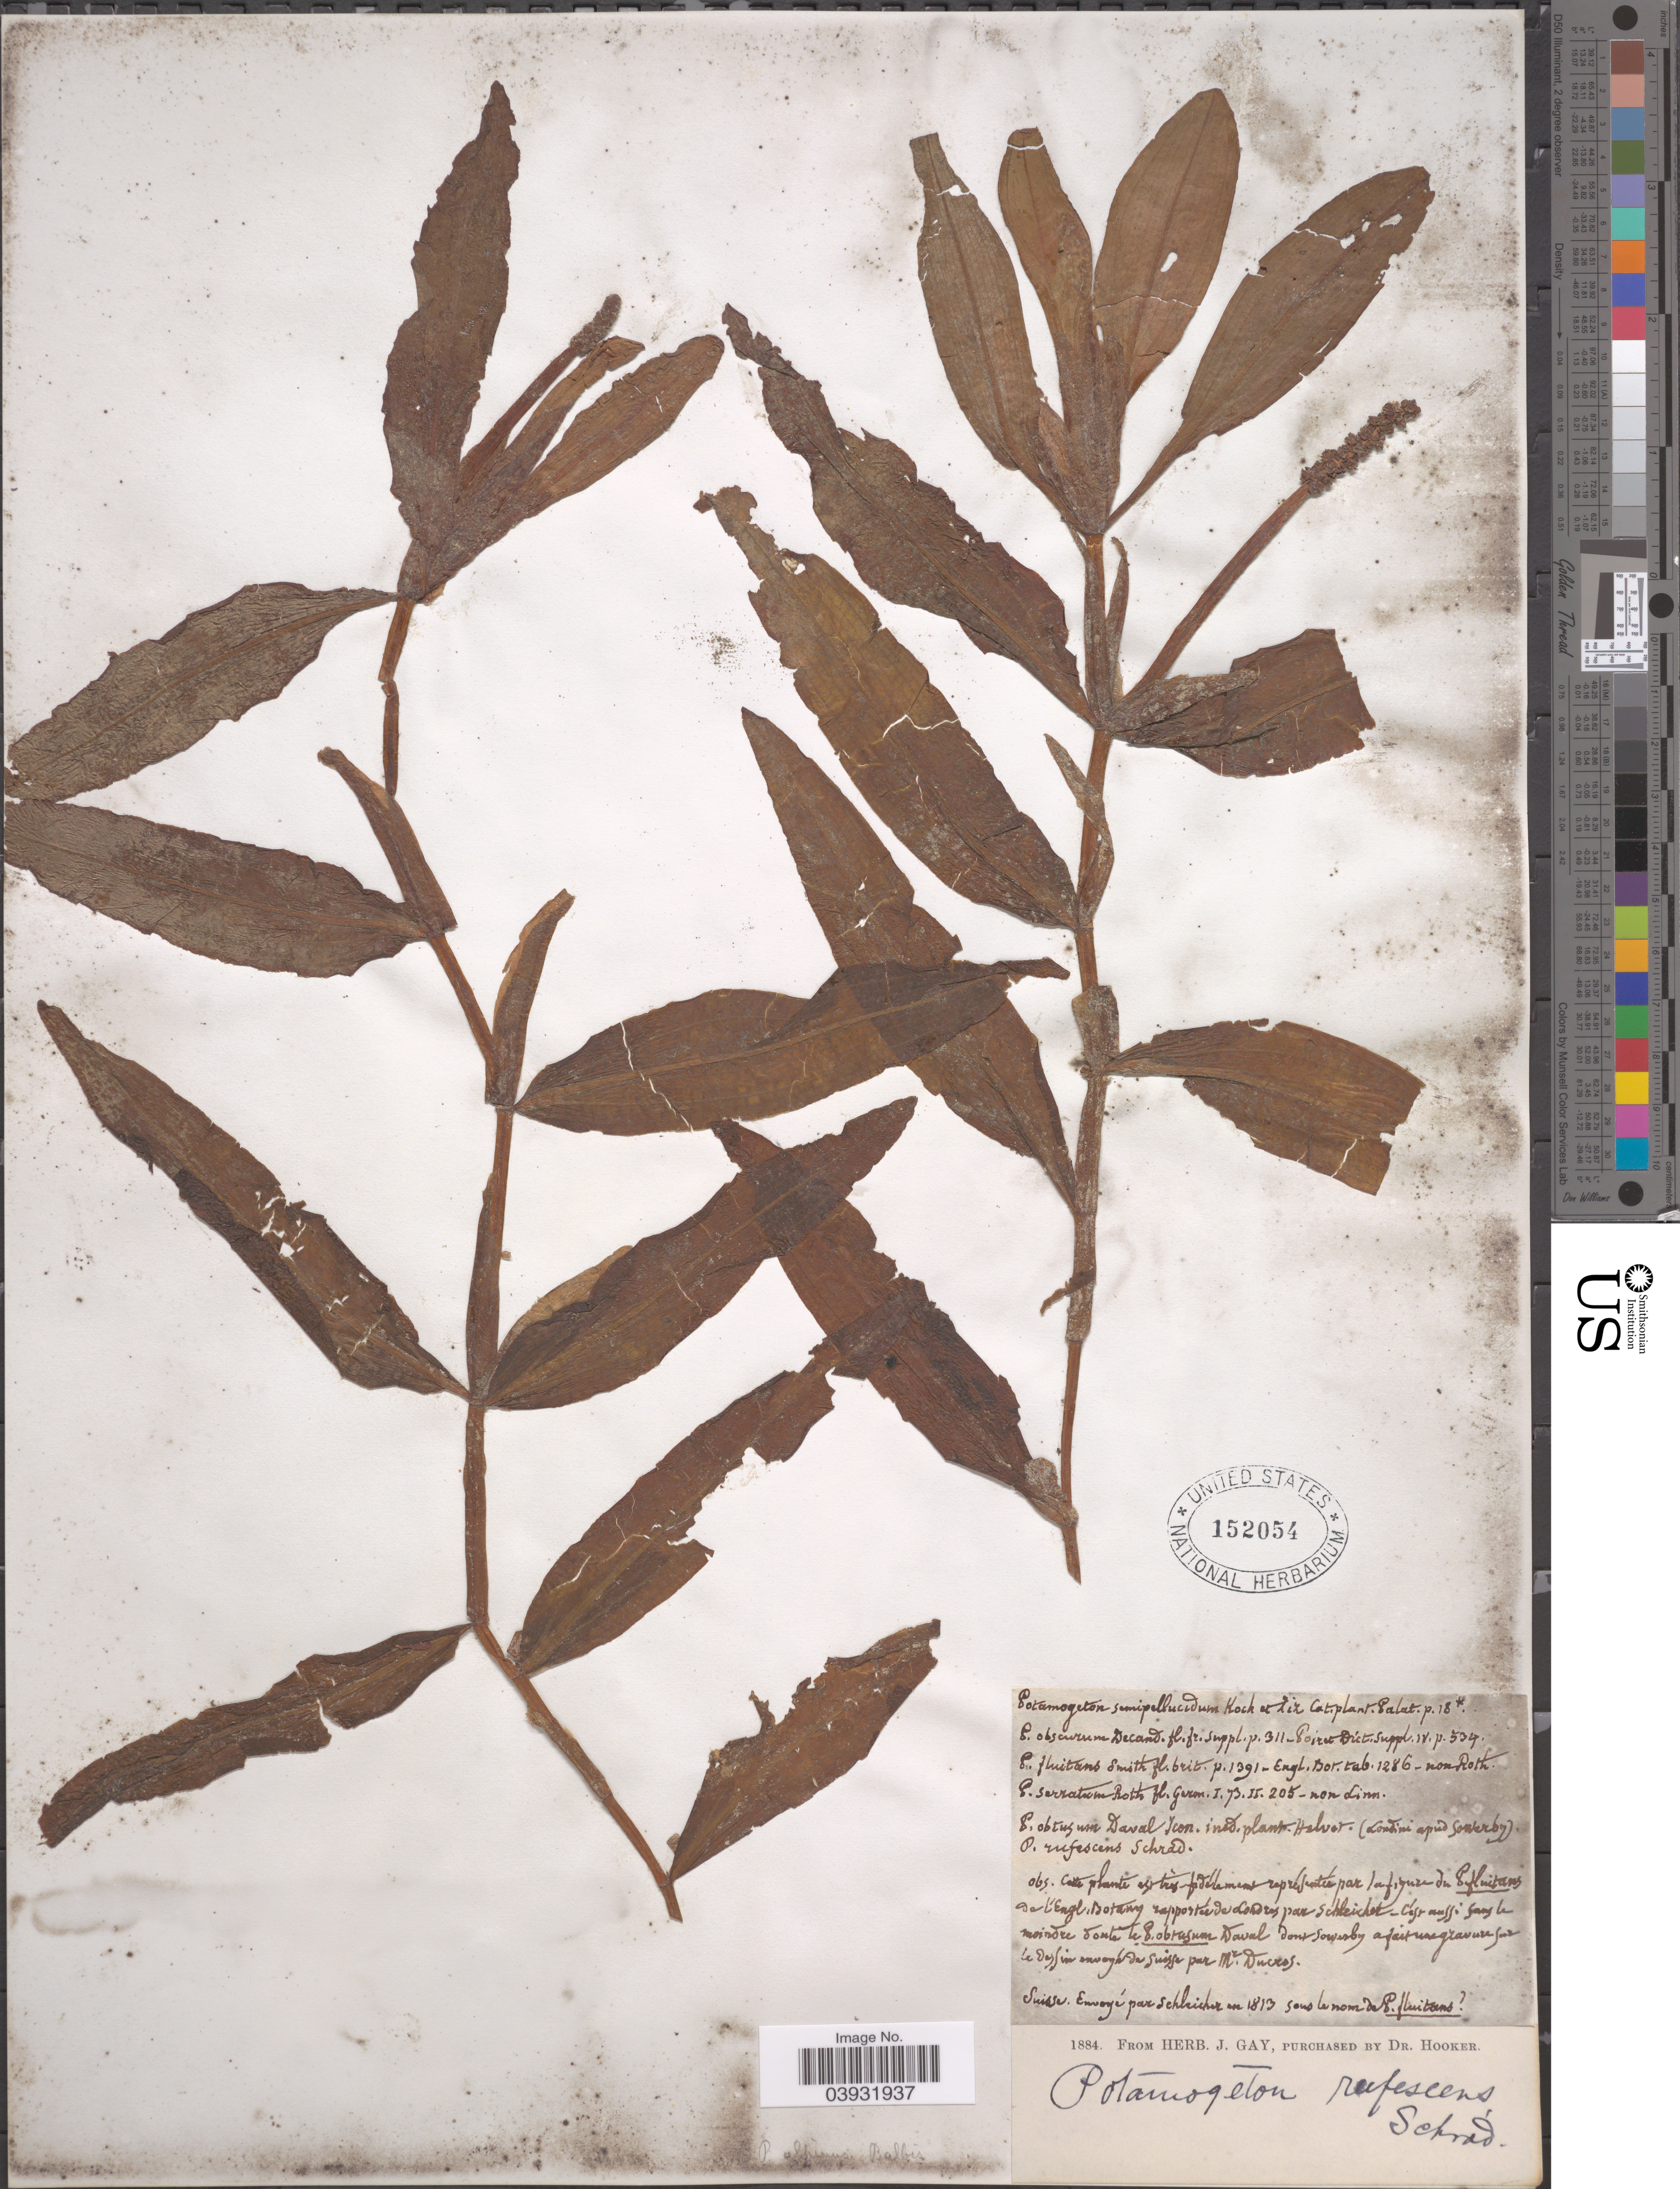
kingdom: Plantae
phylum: Tracheophyta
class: Liliopsida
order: Alismatales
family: Potamogetonaceae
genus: Potamogeton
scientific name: Potamogeton alpinus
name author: Balb.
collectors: -- Schleicher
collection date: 1813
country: Switzerland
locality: Suisse.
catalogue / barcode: US 152054